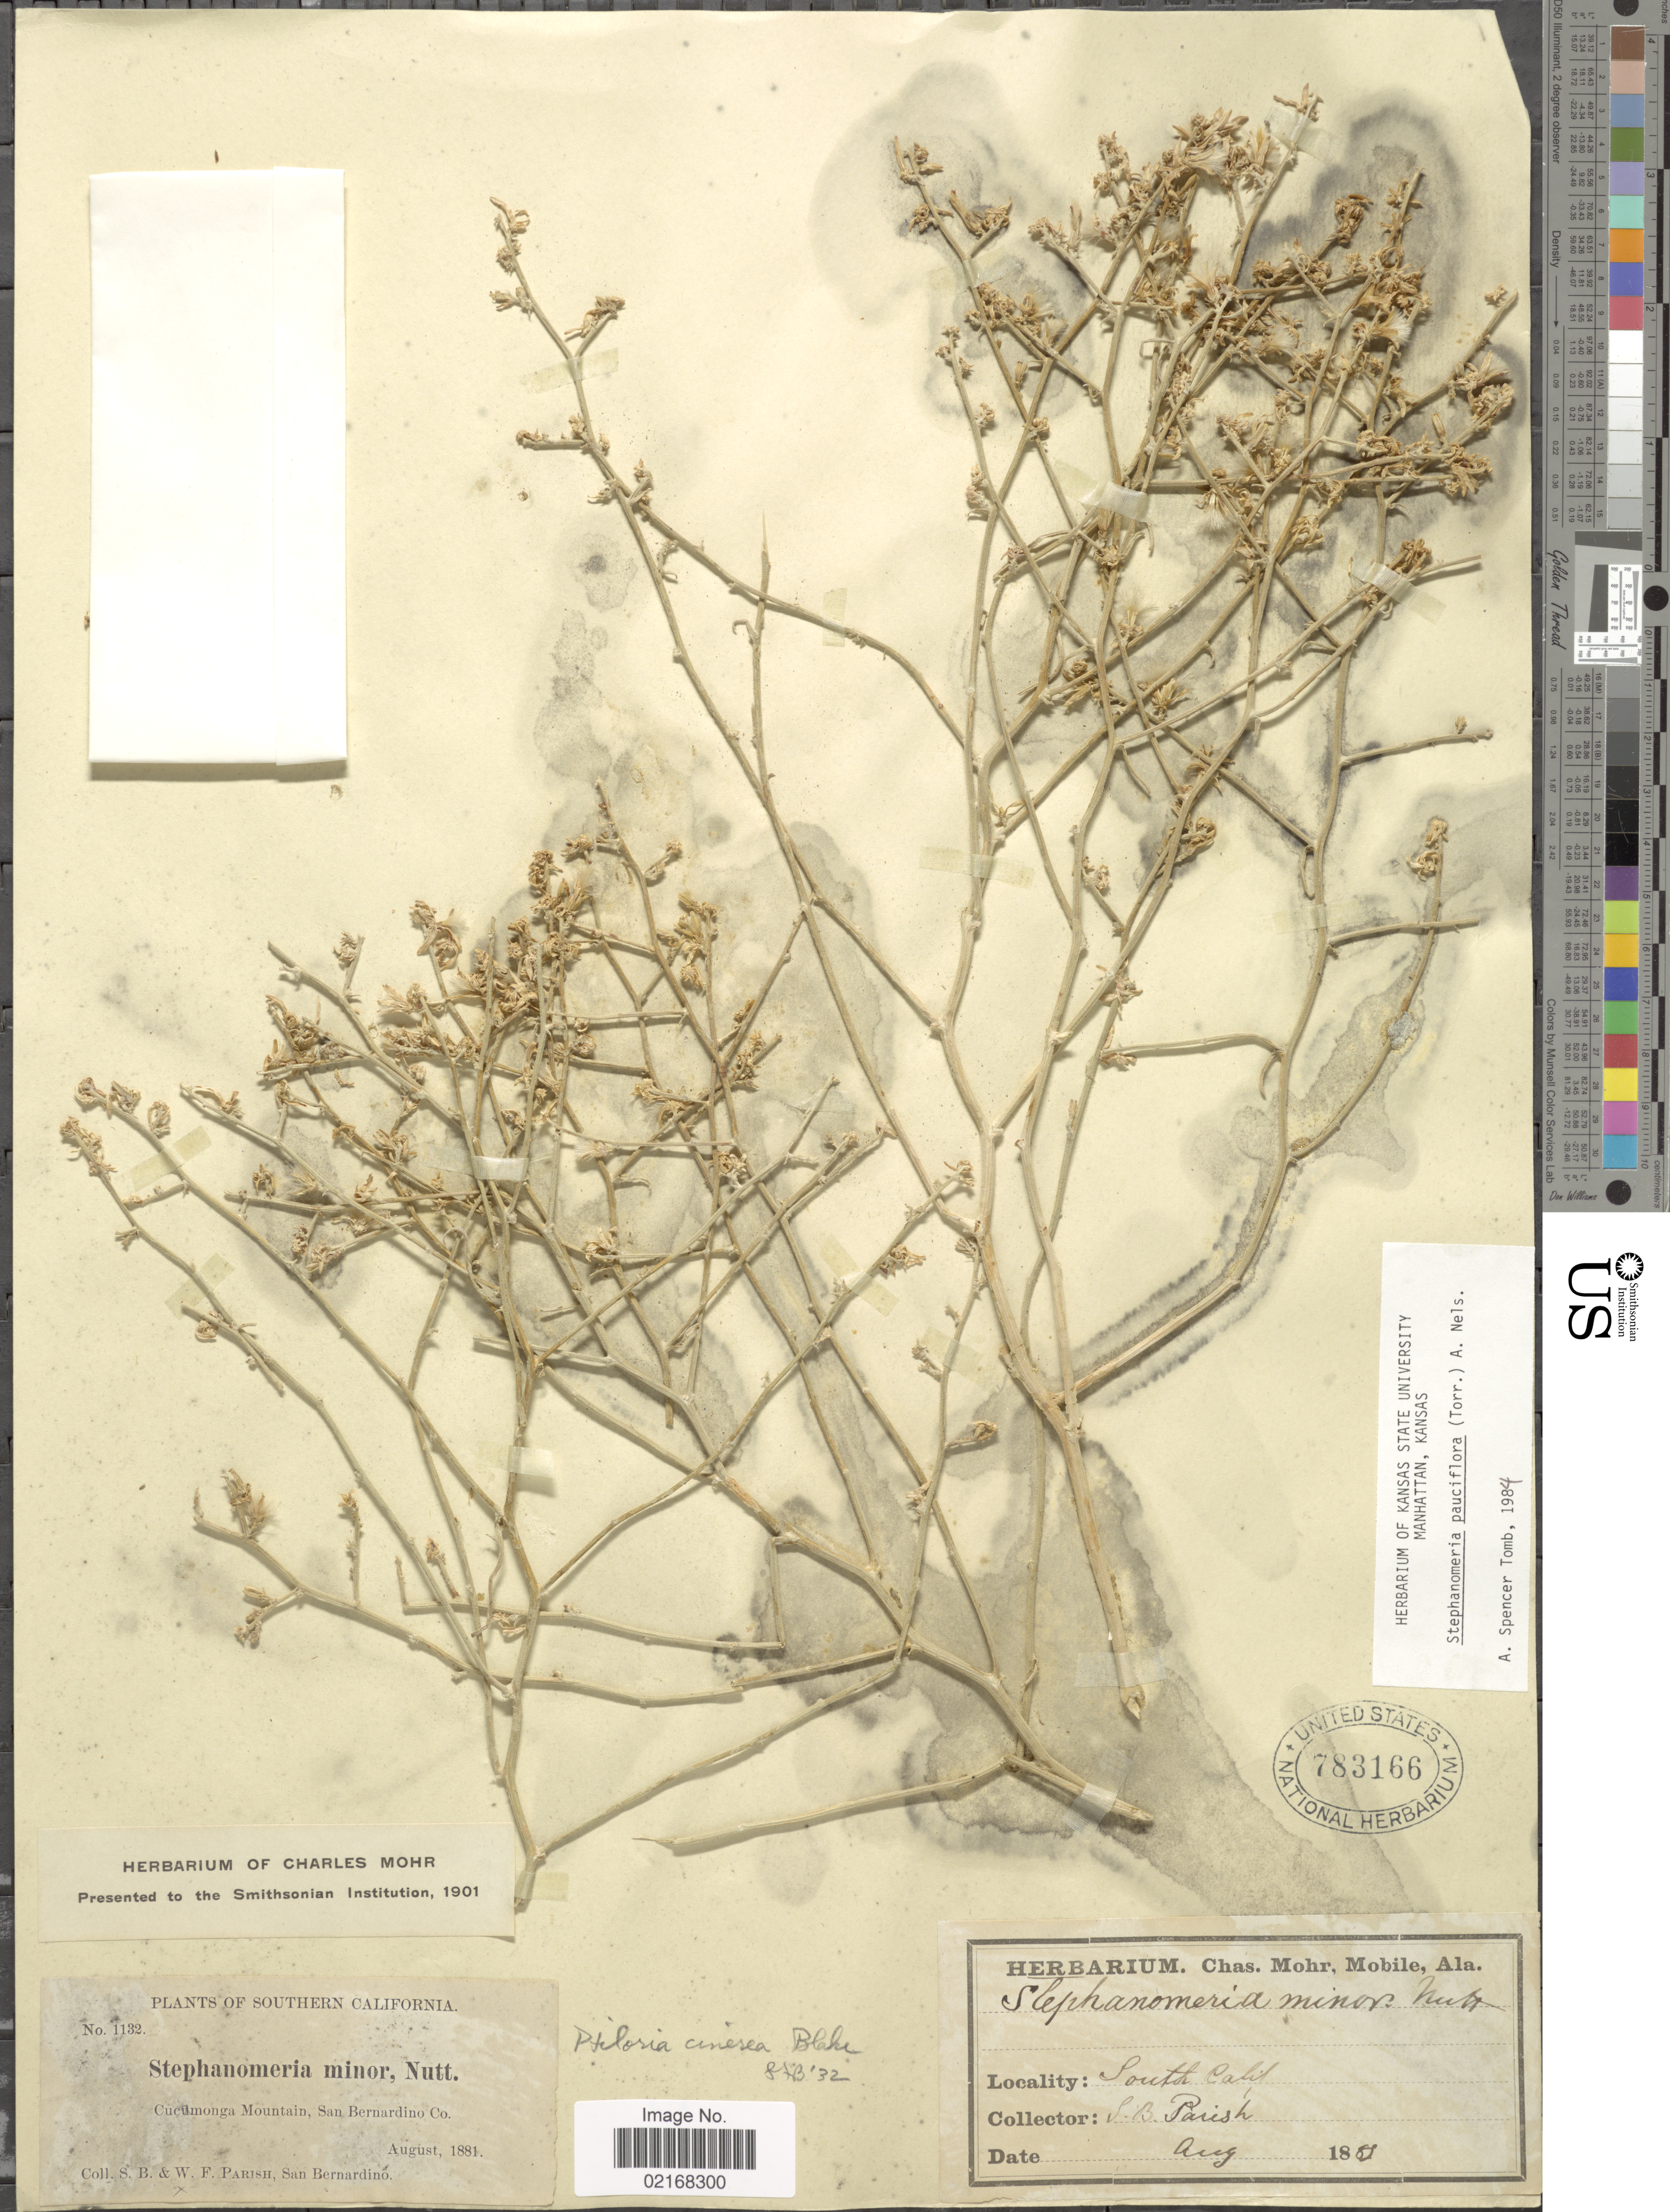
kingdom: Plantae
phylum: Tracheophyta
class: Magnoliopsida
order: Asterales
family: Asteraceae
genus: Stephanomeria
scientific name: Stephanomeria pauciflora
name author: (Torr.) A. Nelson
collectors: S. B. Parish & W. F. Parish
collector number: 1132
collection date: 1881-08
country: United States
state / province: California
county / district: San Bernardino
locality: Southern California. Cucumonga Mountain, San Bernardino Co.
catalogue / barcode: US 783166